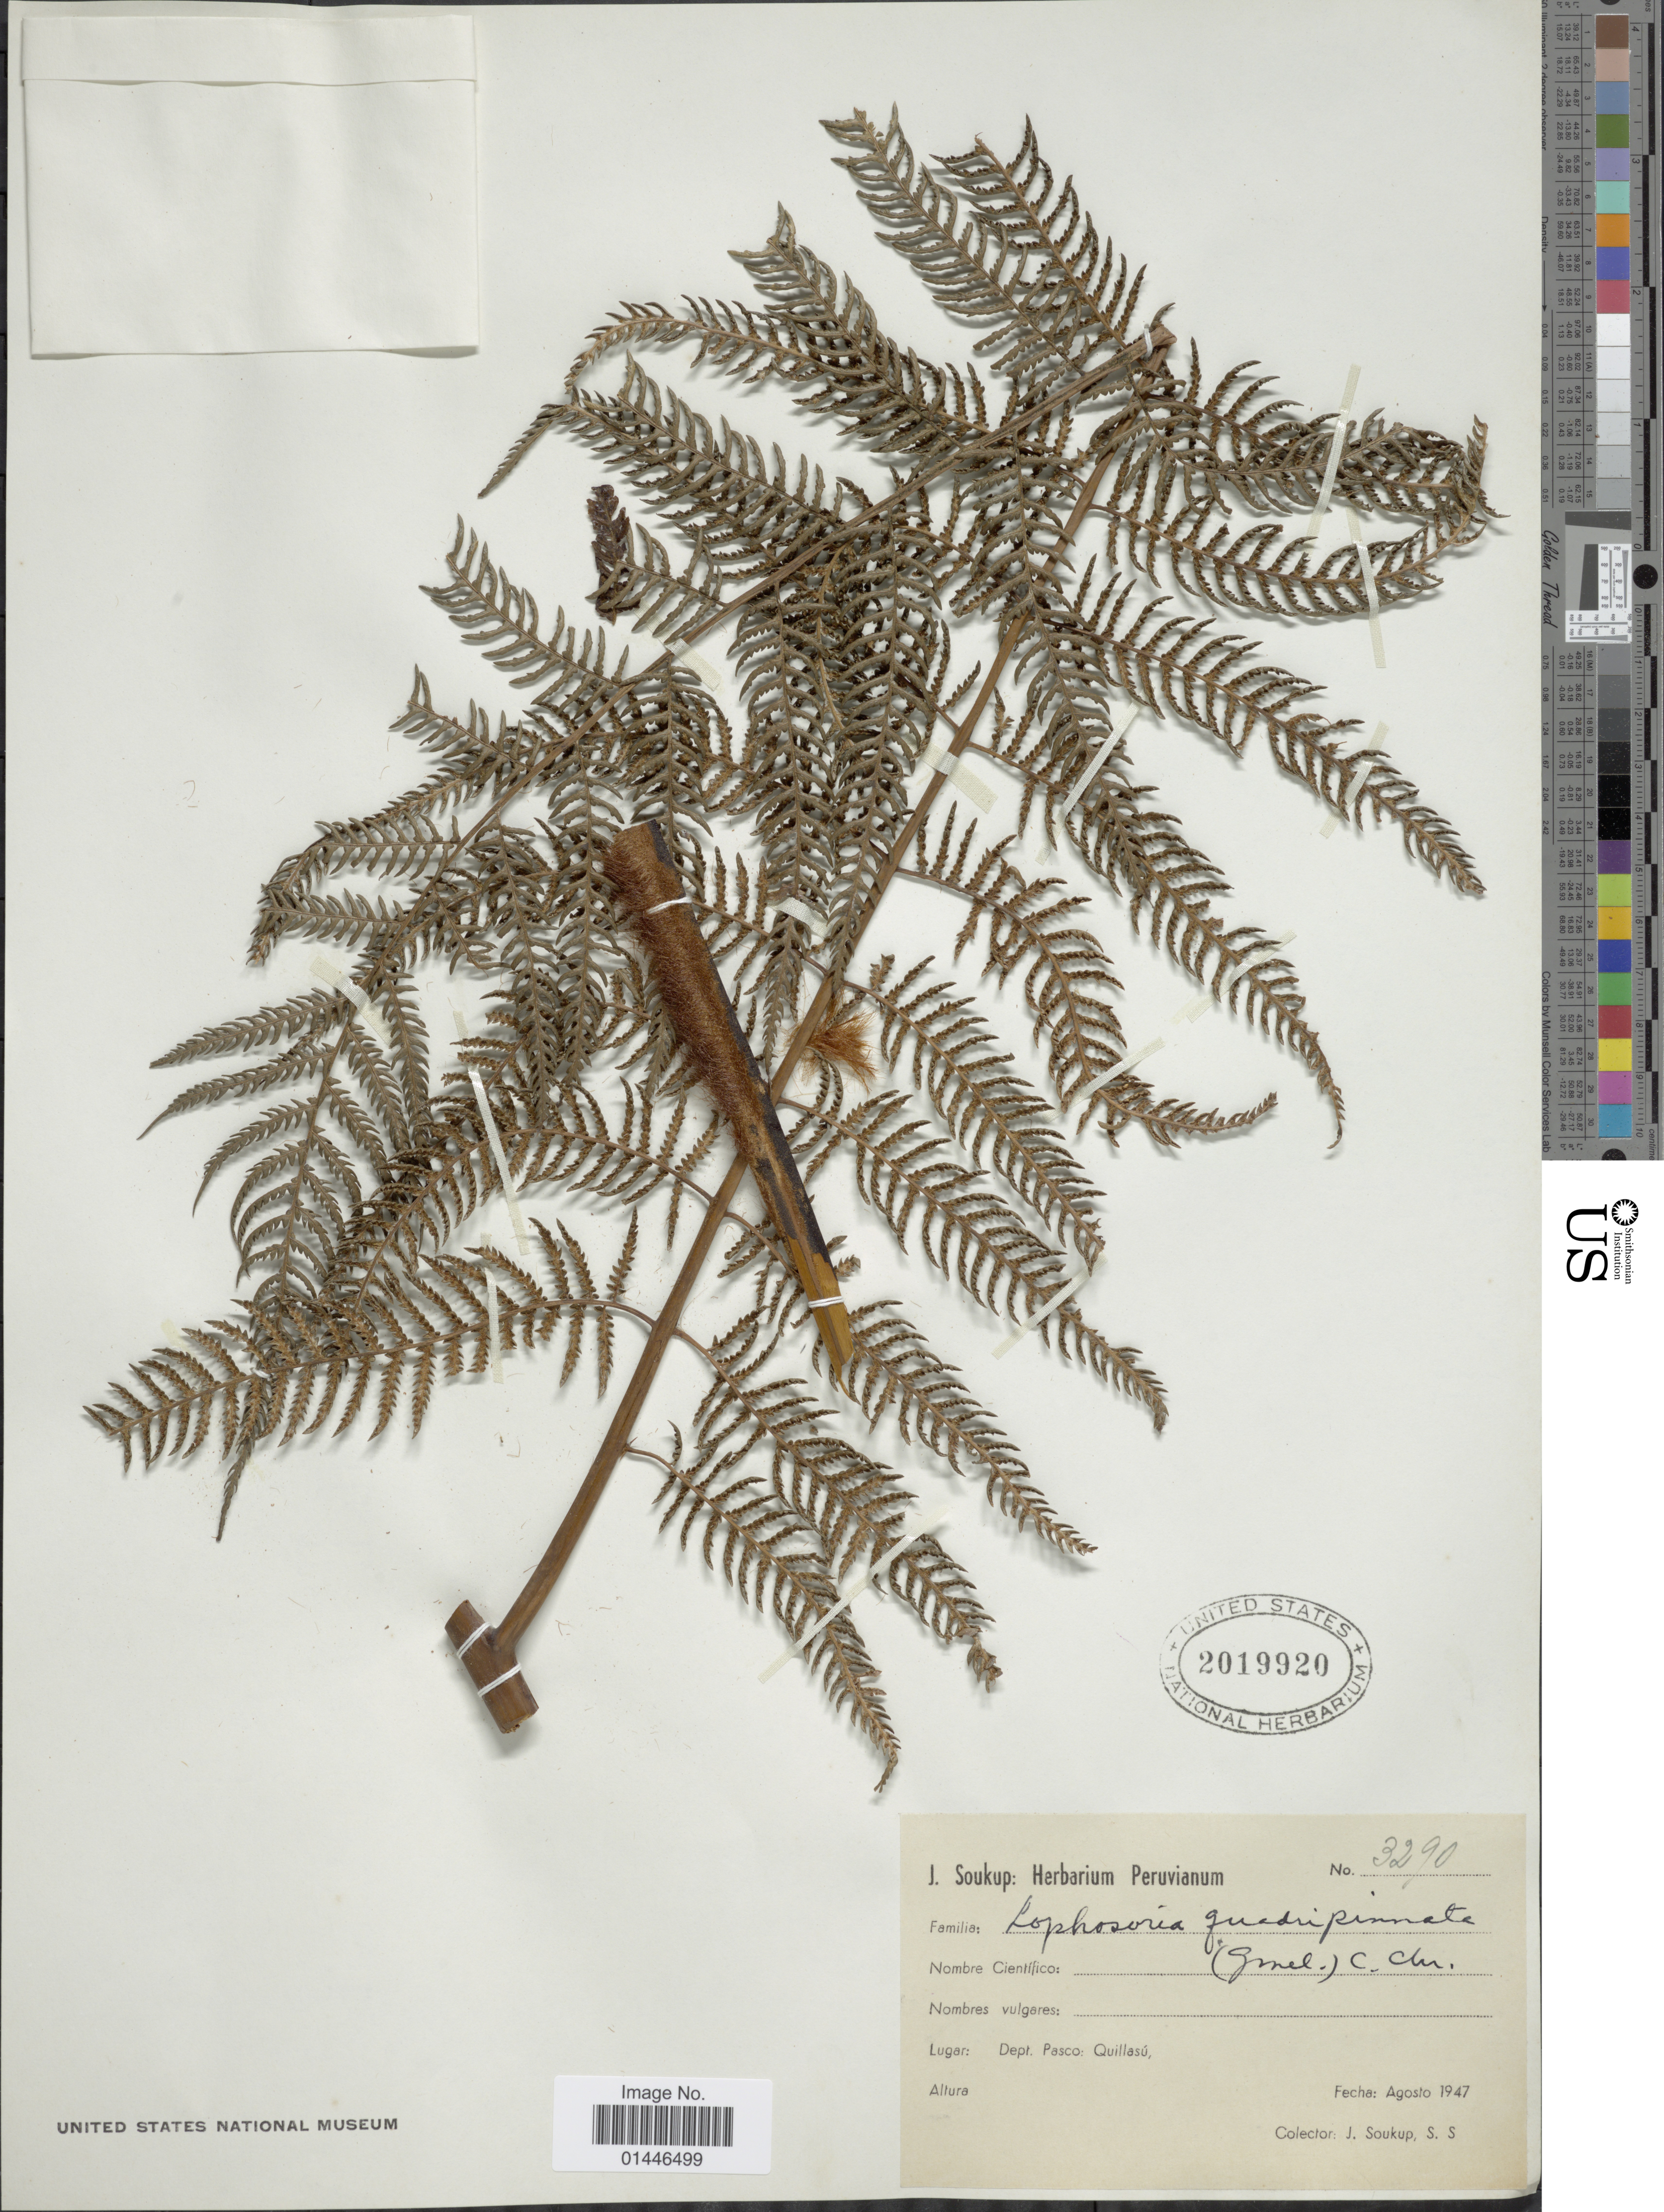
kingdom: Plantae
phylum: Tracheophyta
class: Polypodiopsida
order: Cyatheales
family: Dicksoniaceae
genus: Lophosoria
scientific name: Lophosoria quadripinnata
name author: (J.F. Gmel.) C. Chr.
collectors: J. Soukup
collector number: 3290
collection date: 1947-08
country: Peru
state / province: Pasco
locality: Quillasú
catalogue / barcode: US 2019920